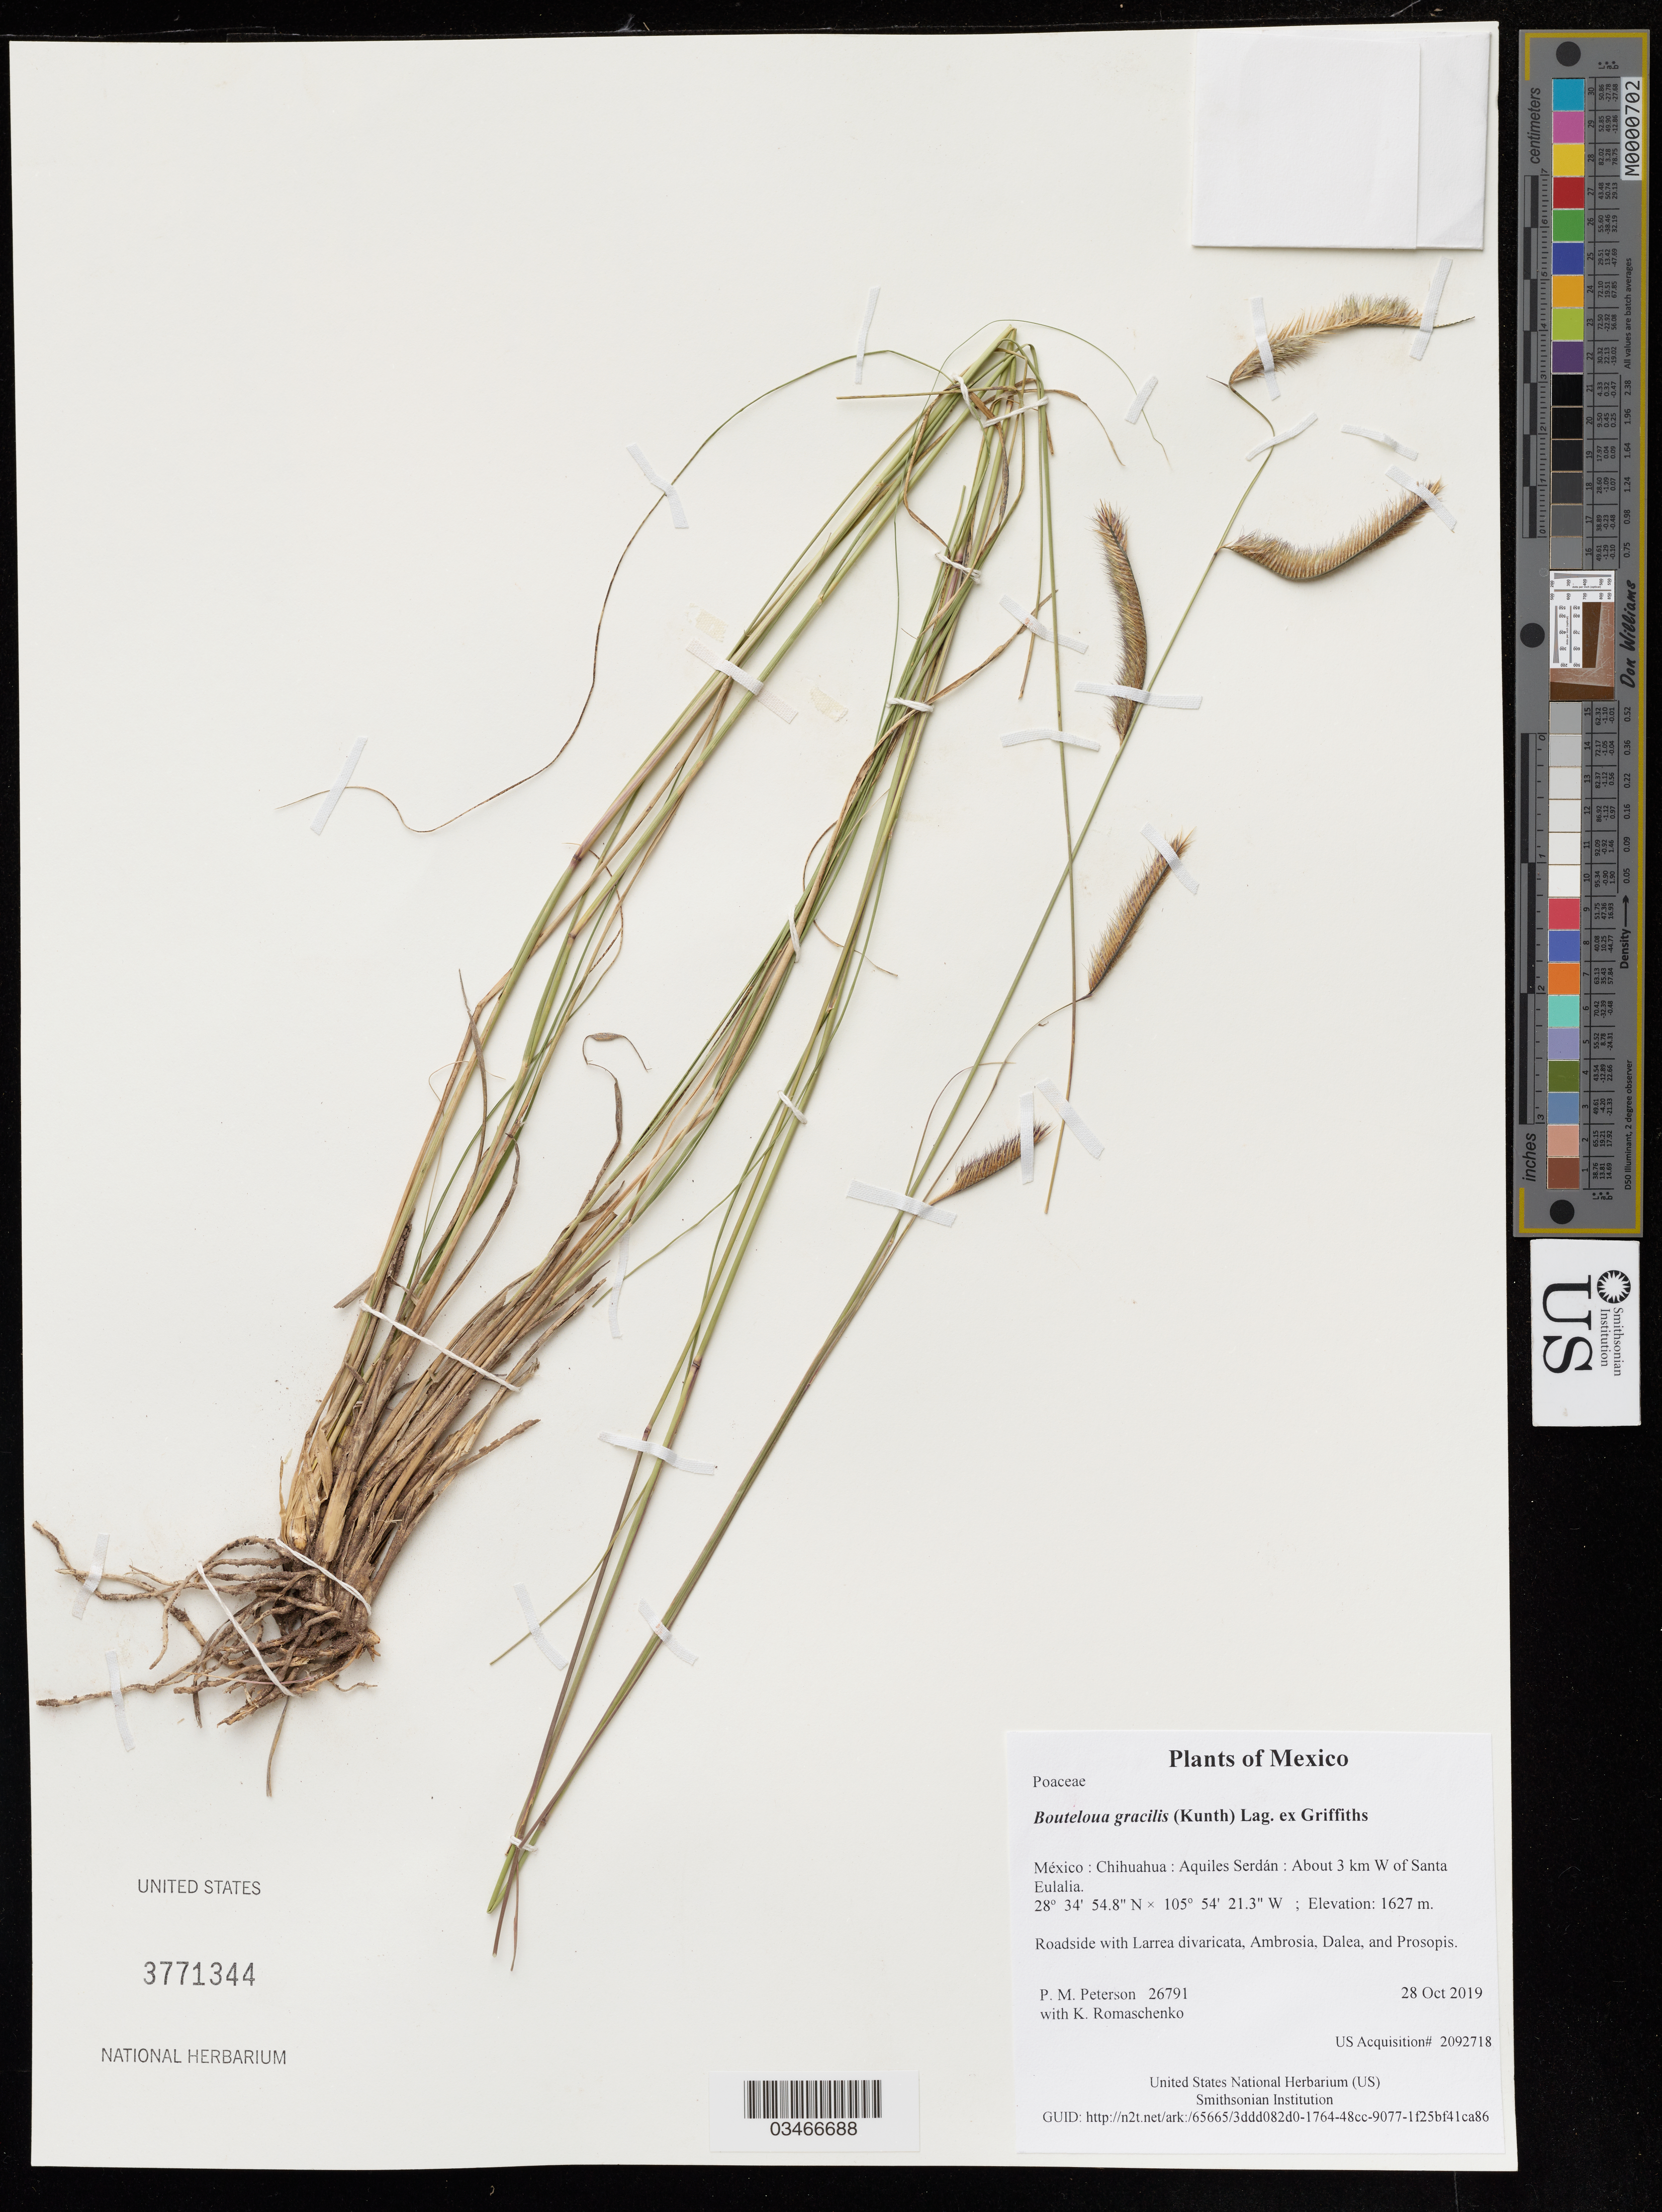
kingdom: Plantae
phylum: Tracheophyta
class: Liliopsida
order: Poales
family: Poaceae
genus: Bouteloua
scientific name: Bouteloua gracilis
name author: (Kunth) Lag. ex Griffiths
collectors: P. M. Peterson & K. Romaschenko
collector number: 26791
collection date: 2019-10-28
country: México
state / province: Chihuahua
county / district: Aquiles Serdán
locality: About 3 km W of Santa Eulalia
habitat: Roadside with Larrea divaricata, Ambrosia, Dalea, and Prosopis.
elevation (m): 1627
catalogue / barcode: US 3771344